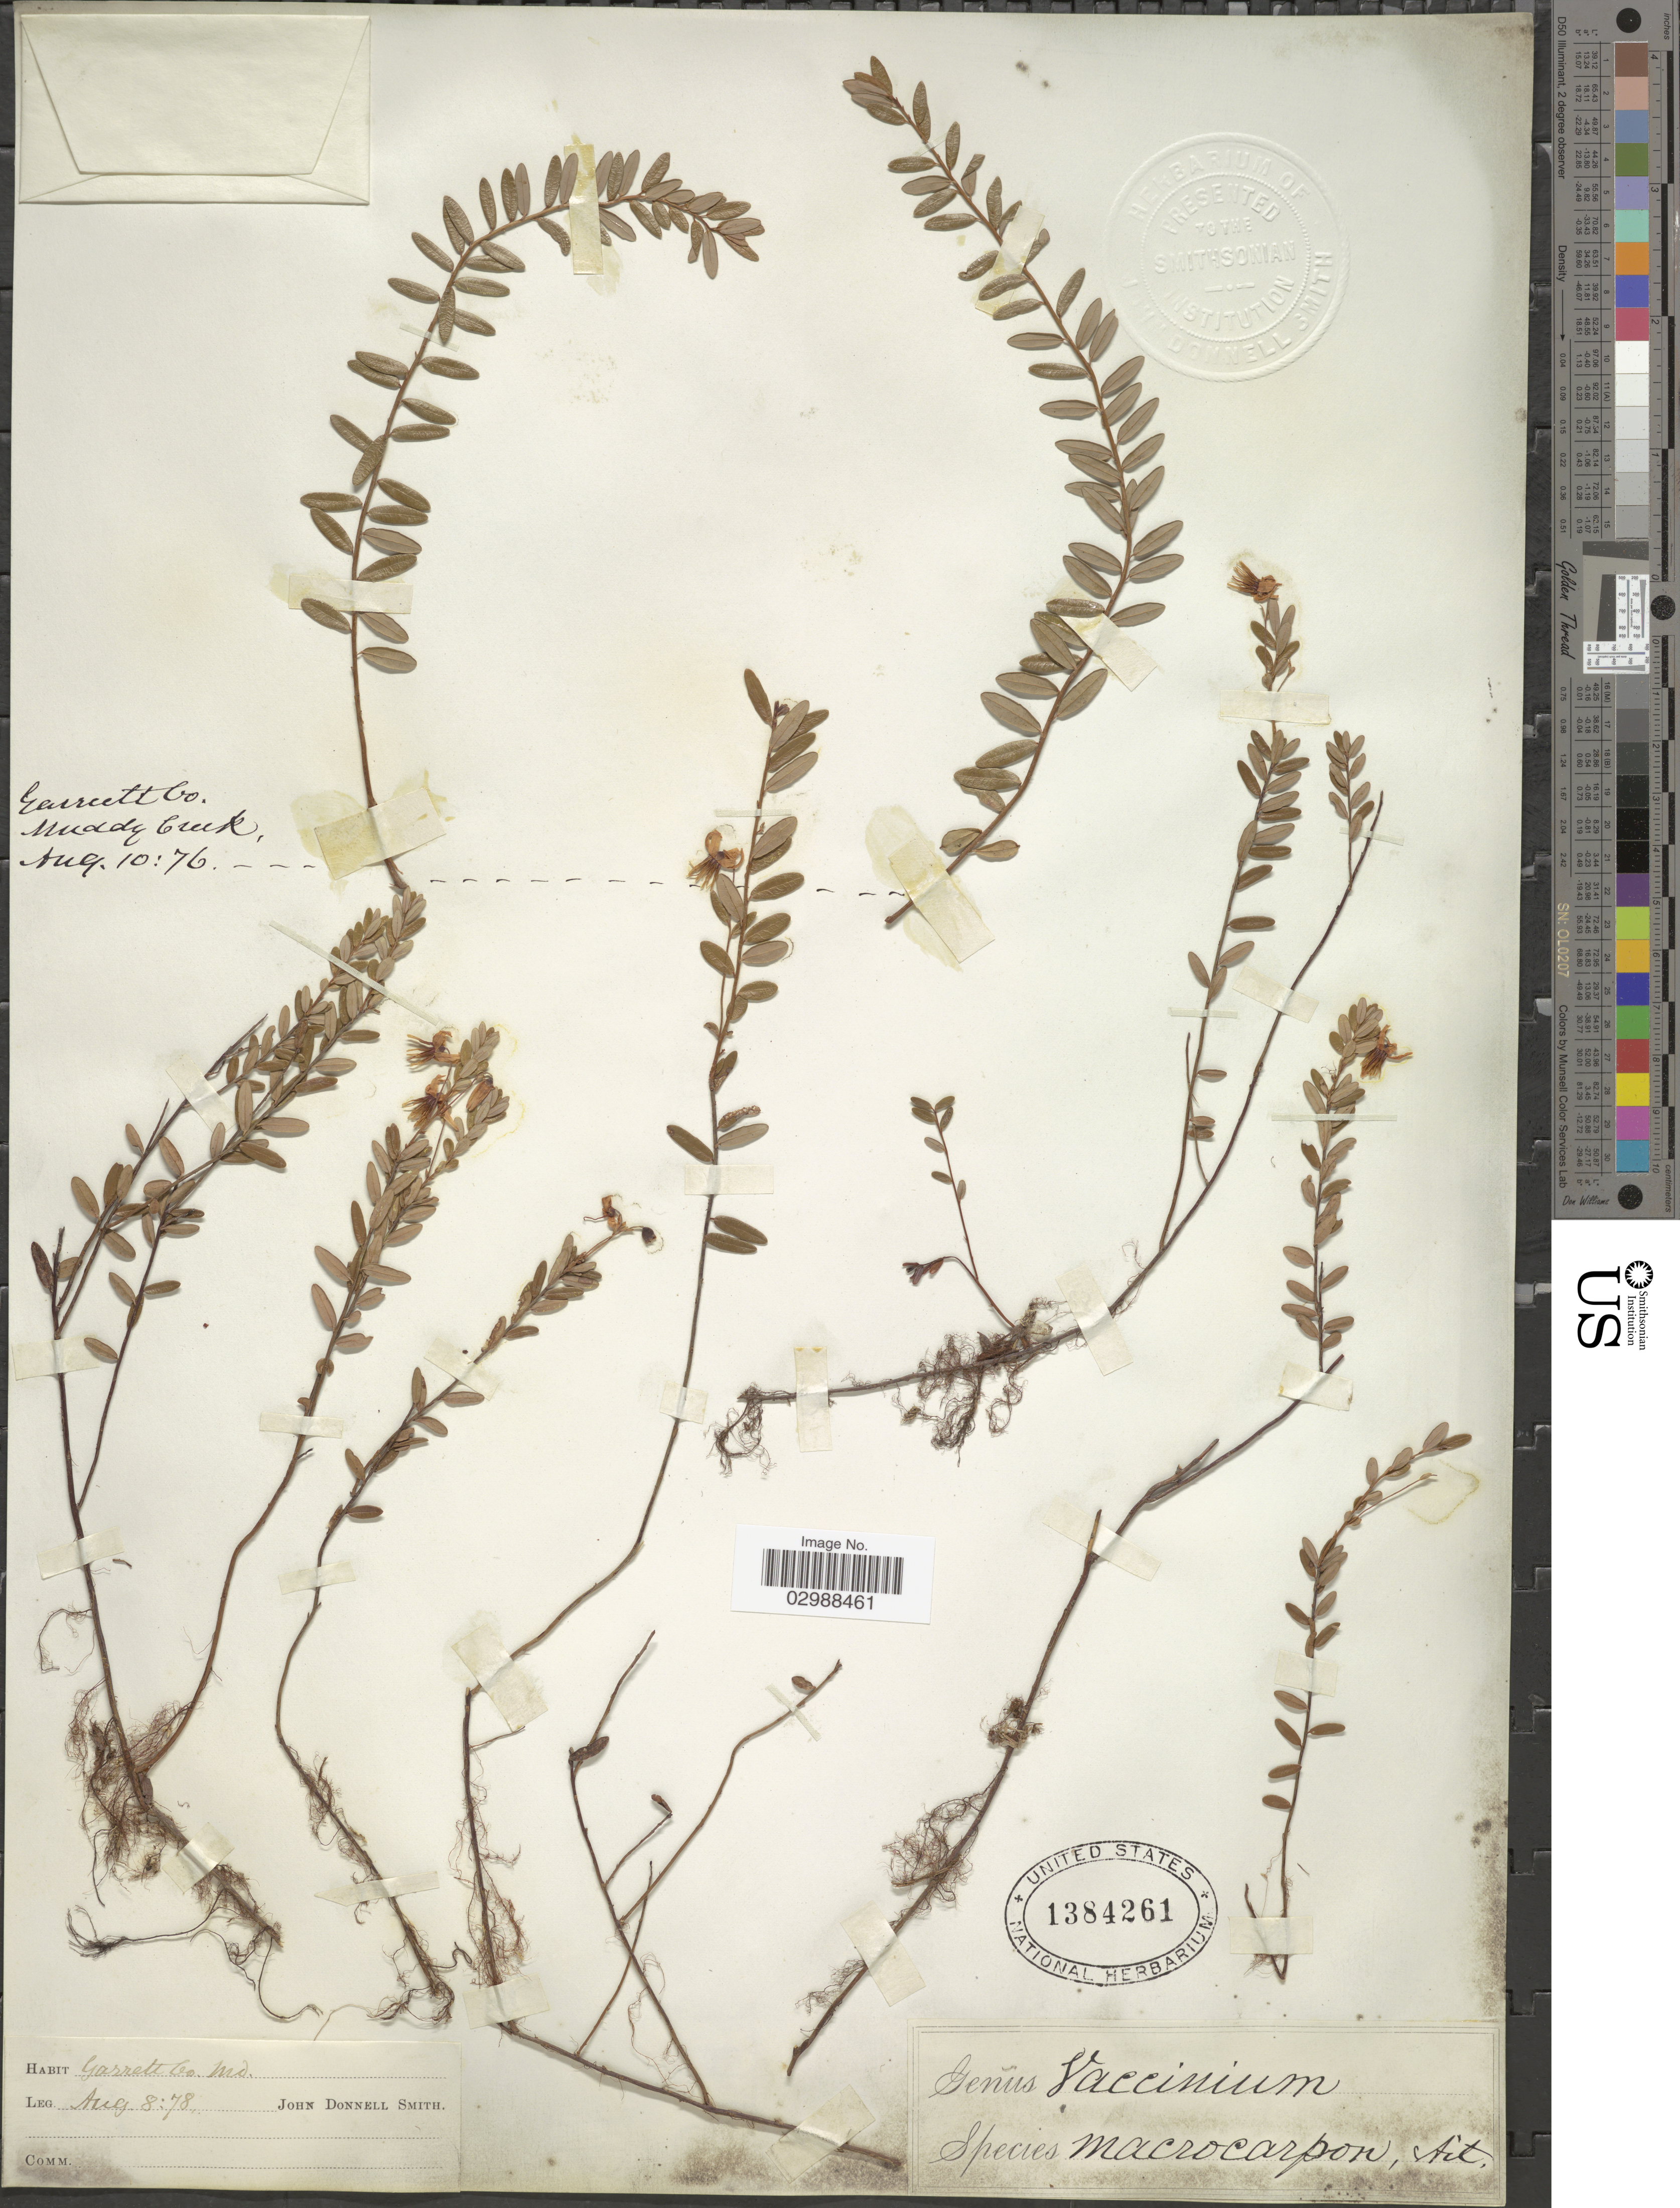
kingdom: Plantae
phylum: Tracheophyta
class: Magnoliopsida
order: Ericales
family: Ericaceae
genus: Vaccinium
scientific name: Vaccinium macrocarpon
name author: Aiton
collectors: J. Donnell Smith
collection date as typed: Transcribed d/m/y: 8/8/78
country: United States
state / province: Maryland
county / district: Garrett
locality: Garrett Co., Md.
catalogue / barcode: US 1384261